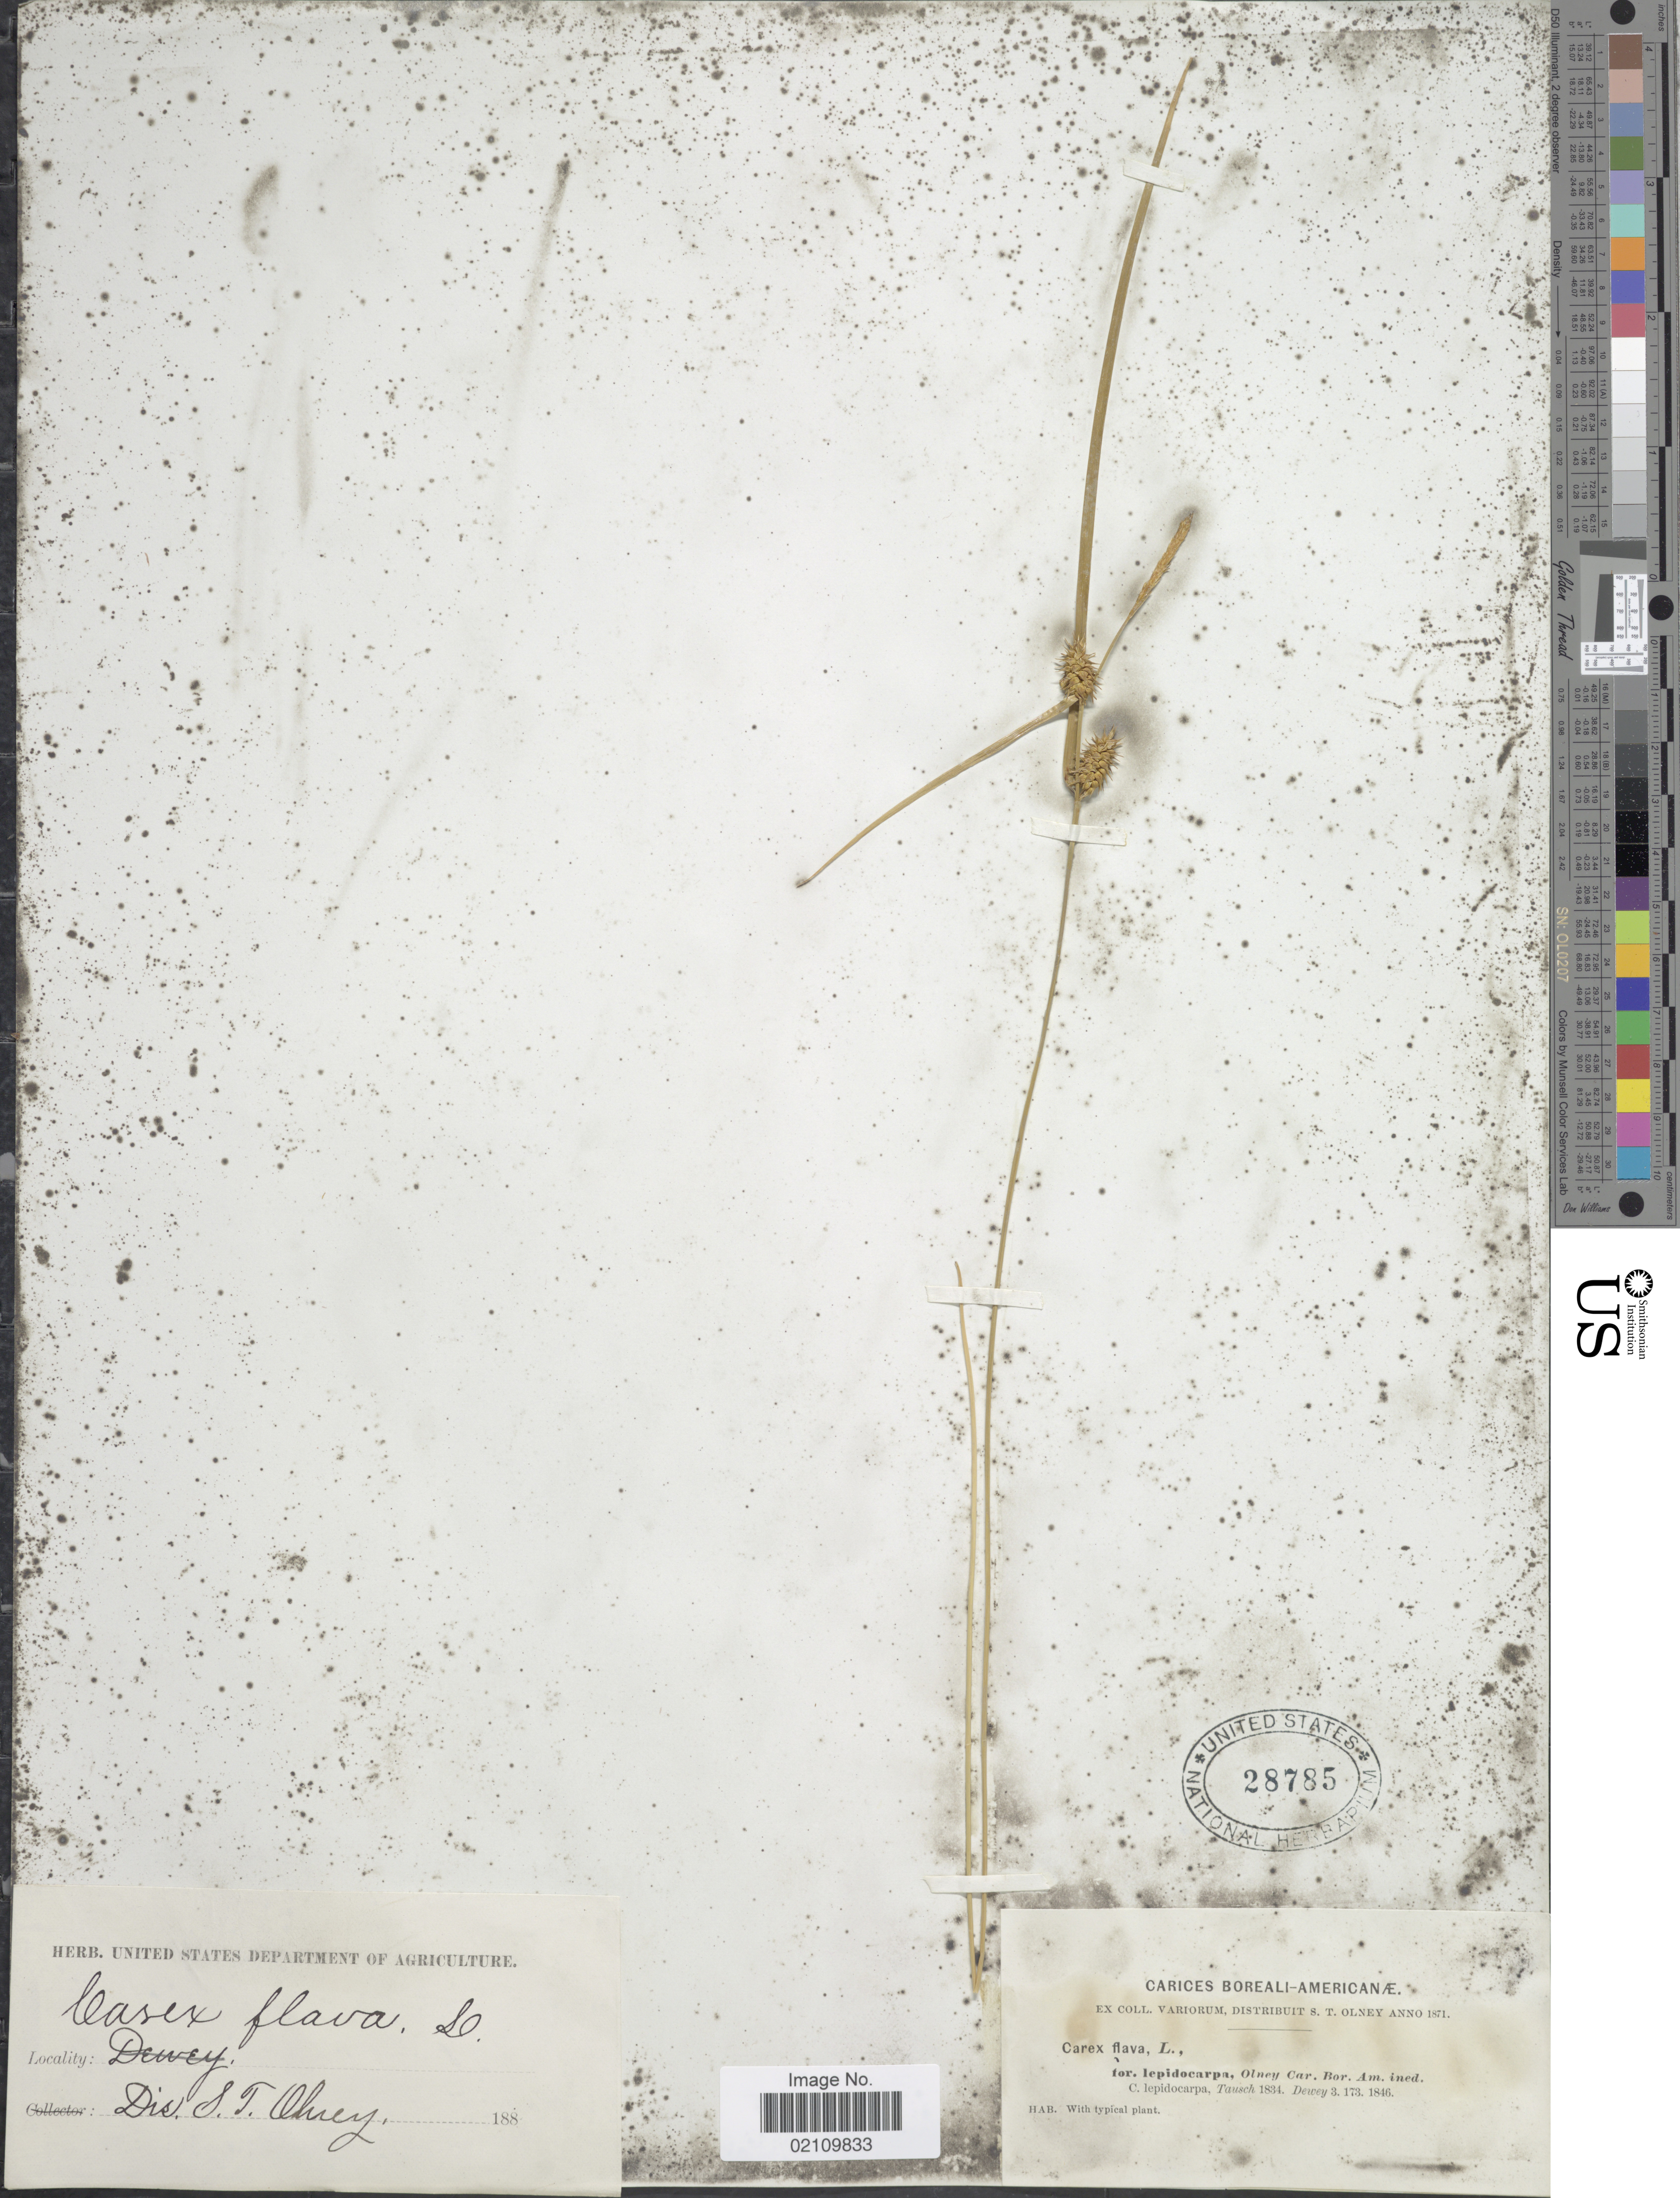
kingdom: Plantae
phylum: Tracheophyta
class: Liliopsida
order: Poales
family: Cyperaceae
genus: Carex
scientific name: Carex lepidocarpa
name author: Tausch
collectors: S. Olney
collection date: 1871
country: United States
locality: Carices Boreali-Americanae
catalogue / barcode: US 28785